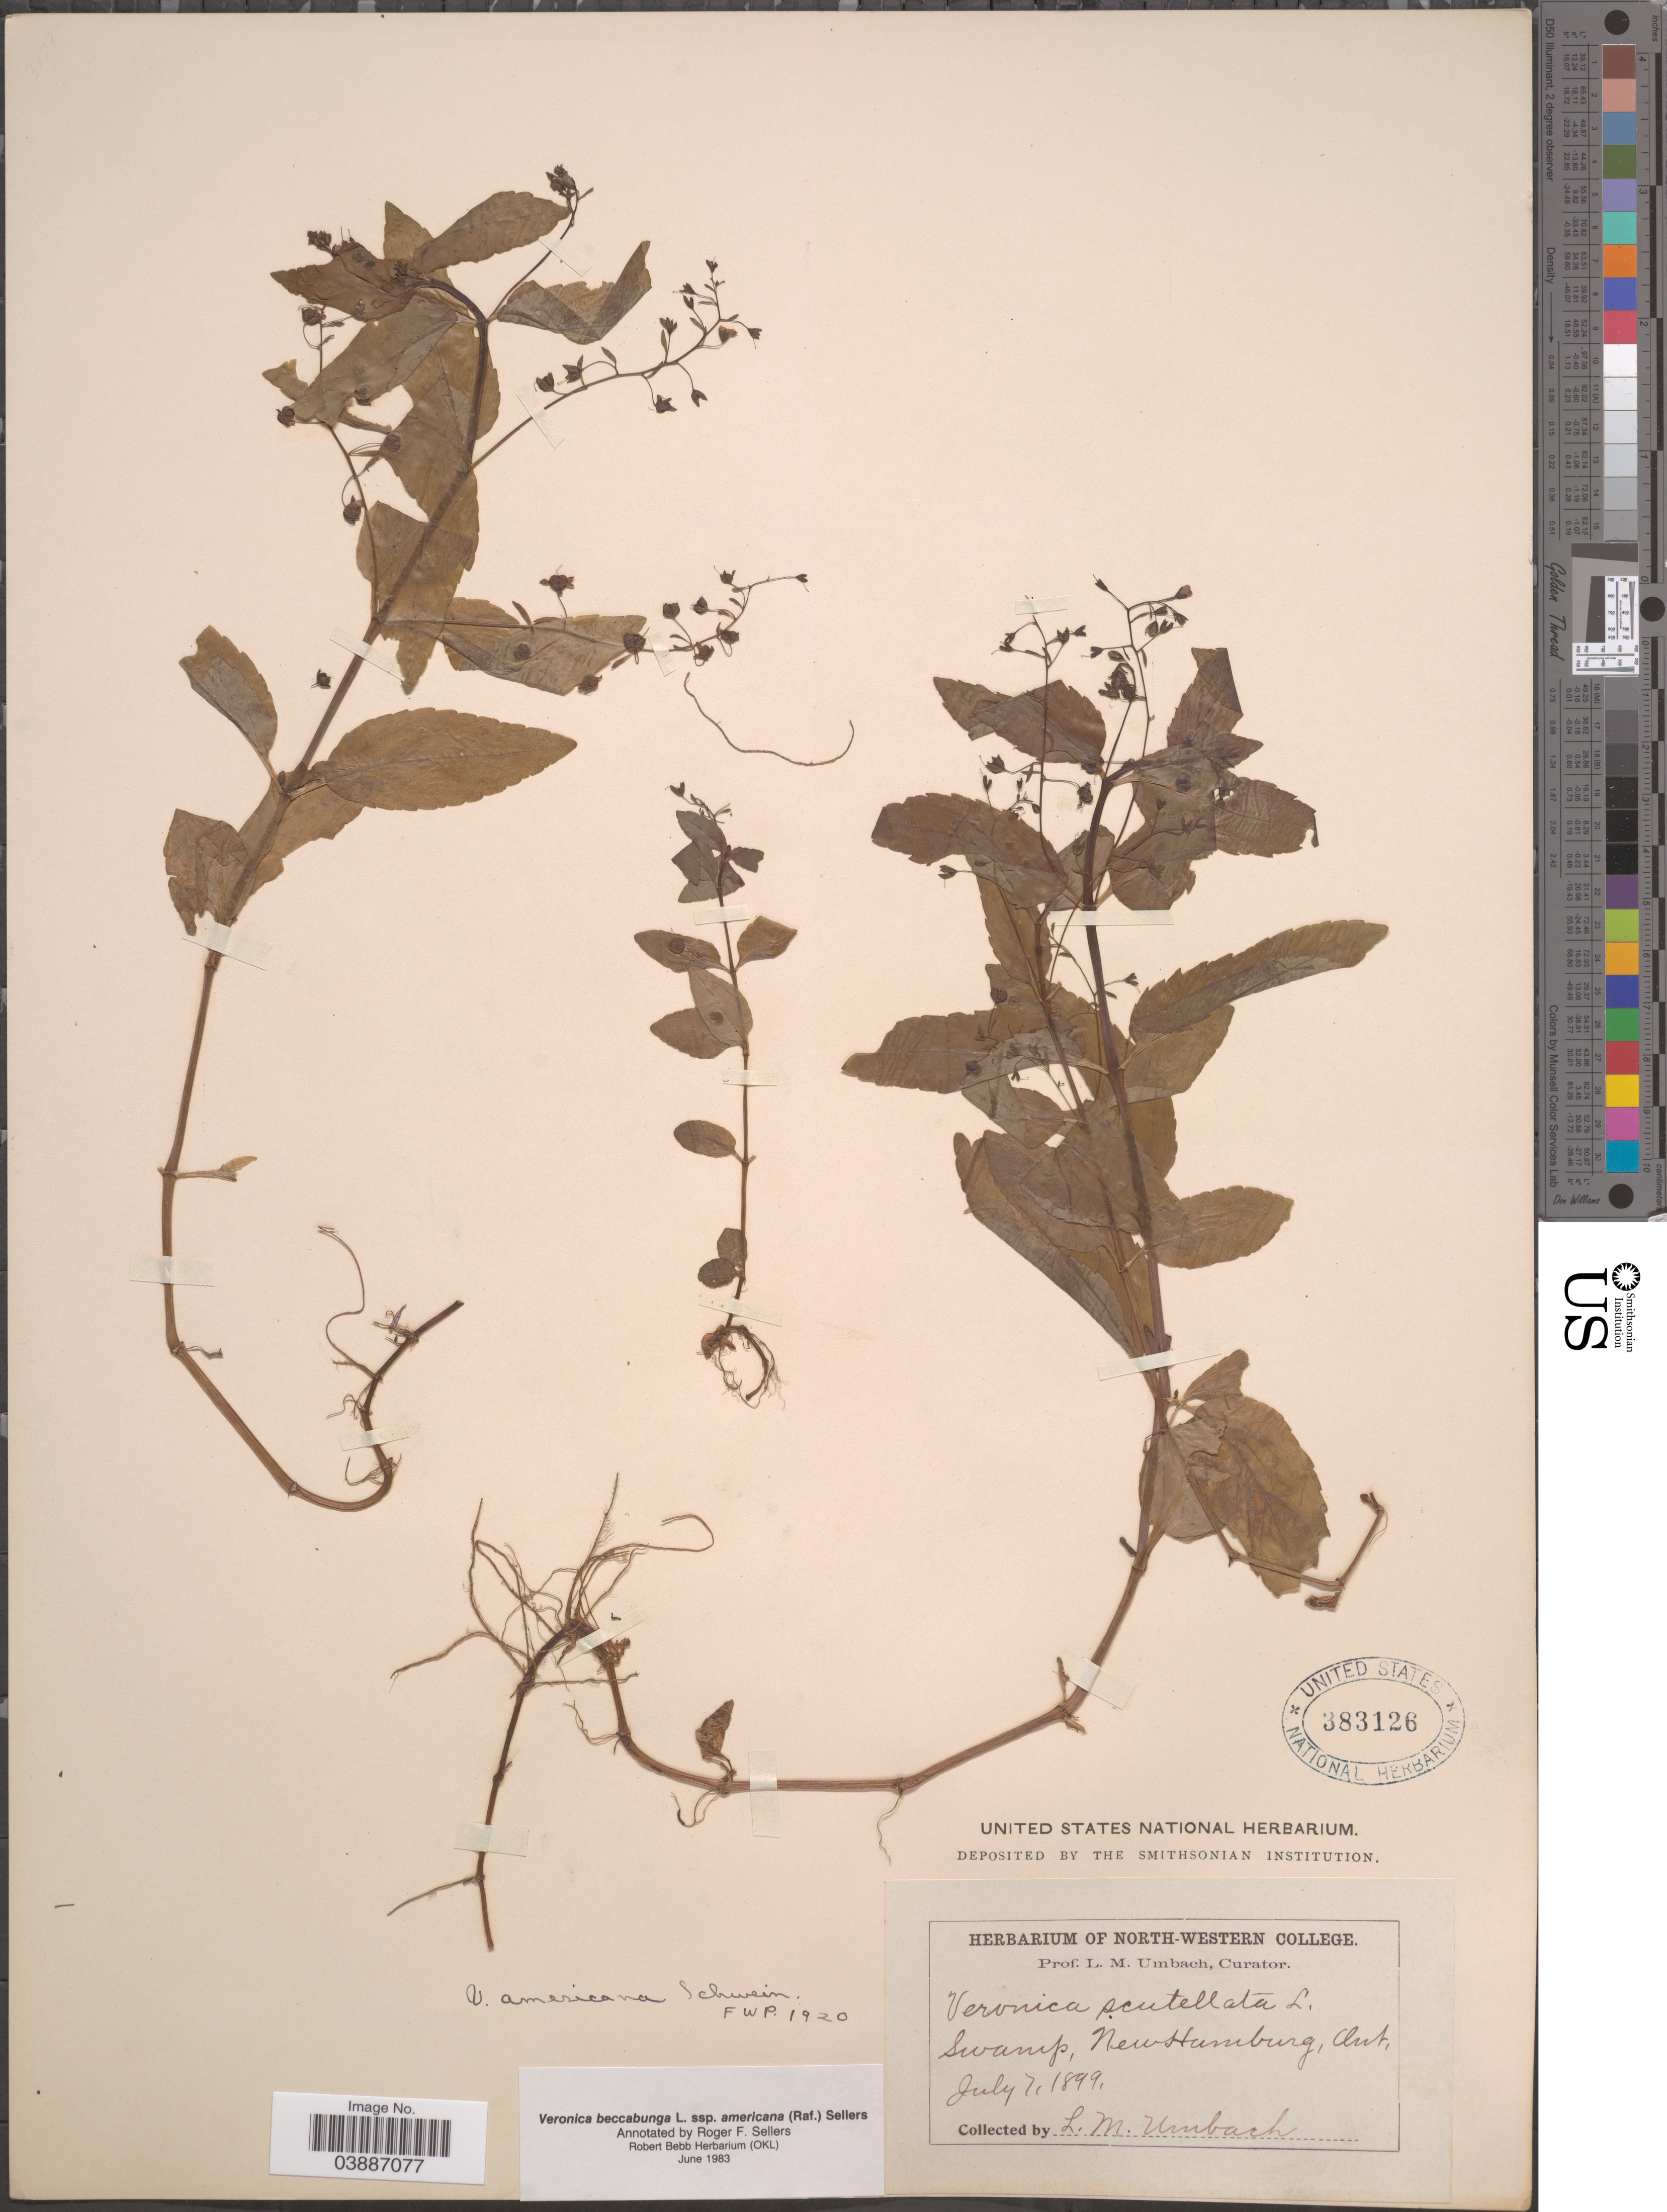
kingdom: Plantae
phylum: Tracheophyta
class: Magnoliopsida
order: Lamiales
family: Plantaginaceae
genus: Veronica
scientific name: Veronica beccabunga subsp. americana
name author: Raf.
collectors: L. M. Umbach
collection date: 1899-07-07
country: Canada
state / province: Ontario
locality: New Hamburg.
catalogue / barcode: US 383126